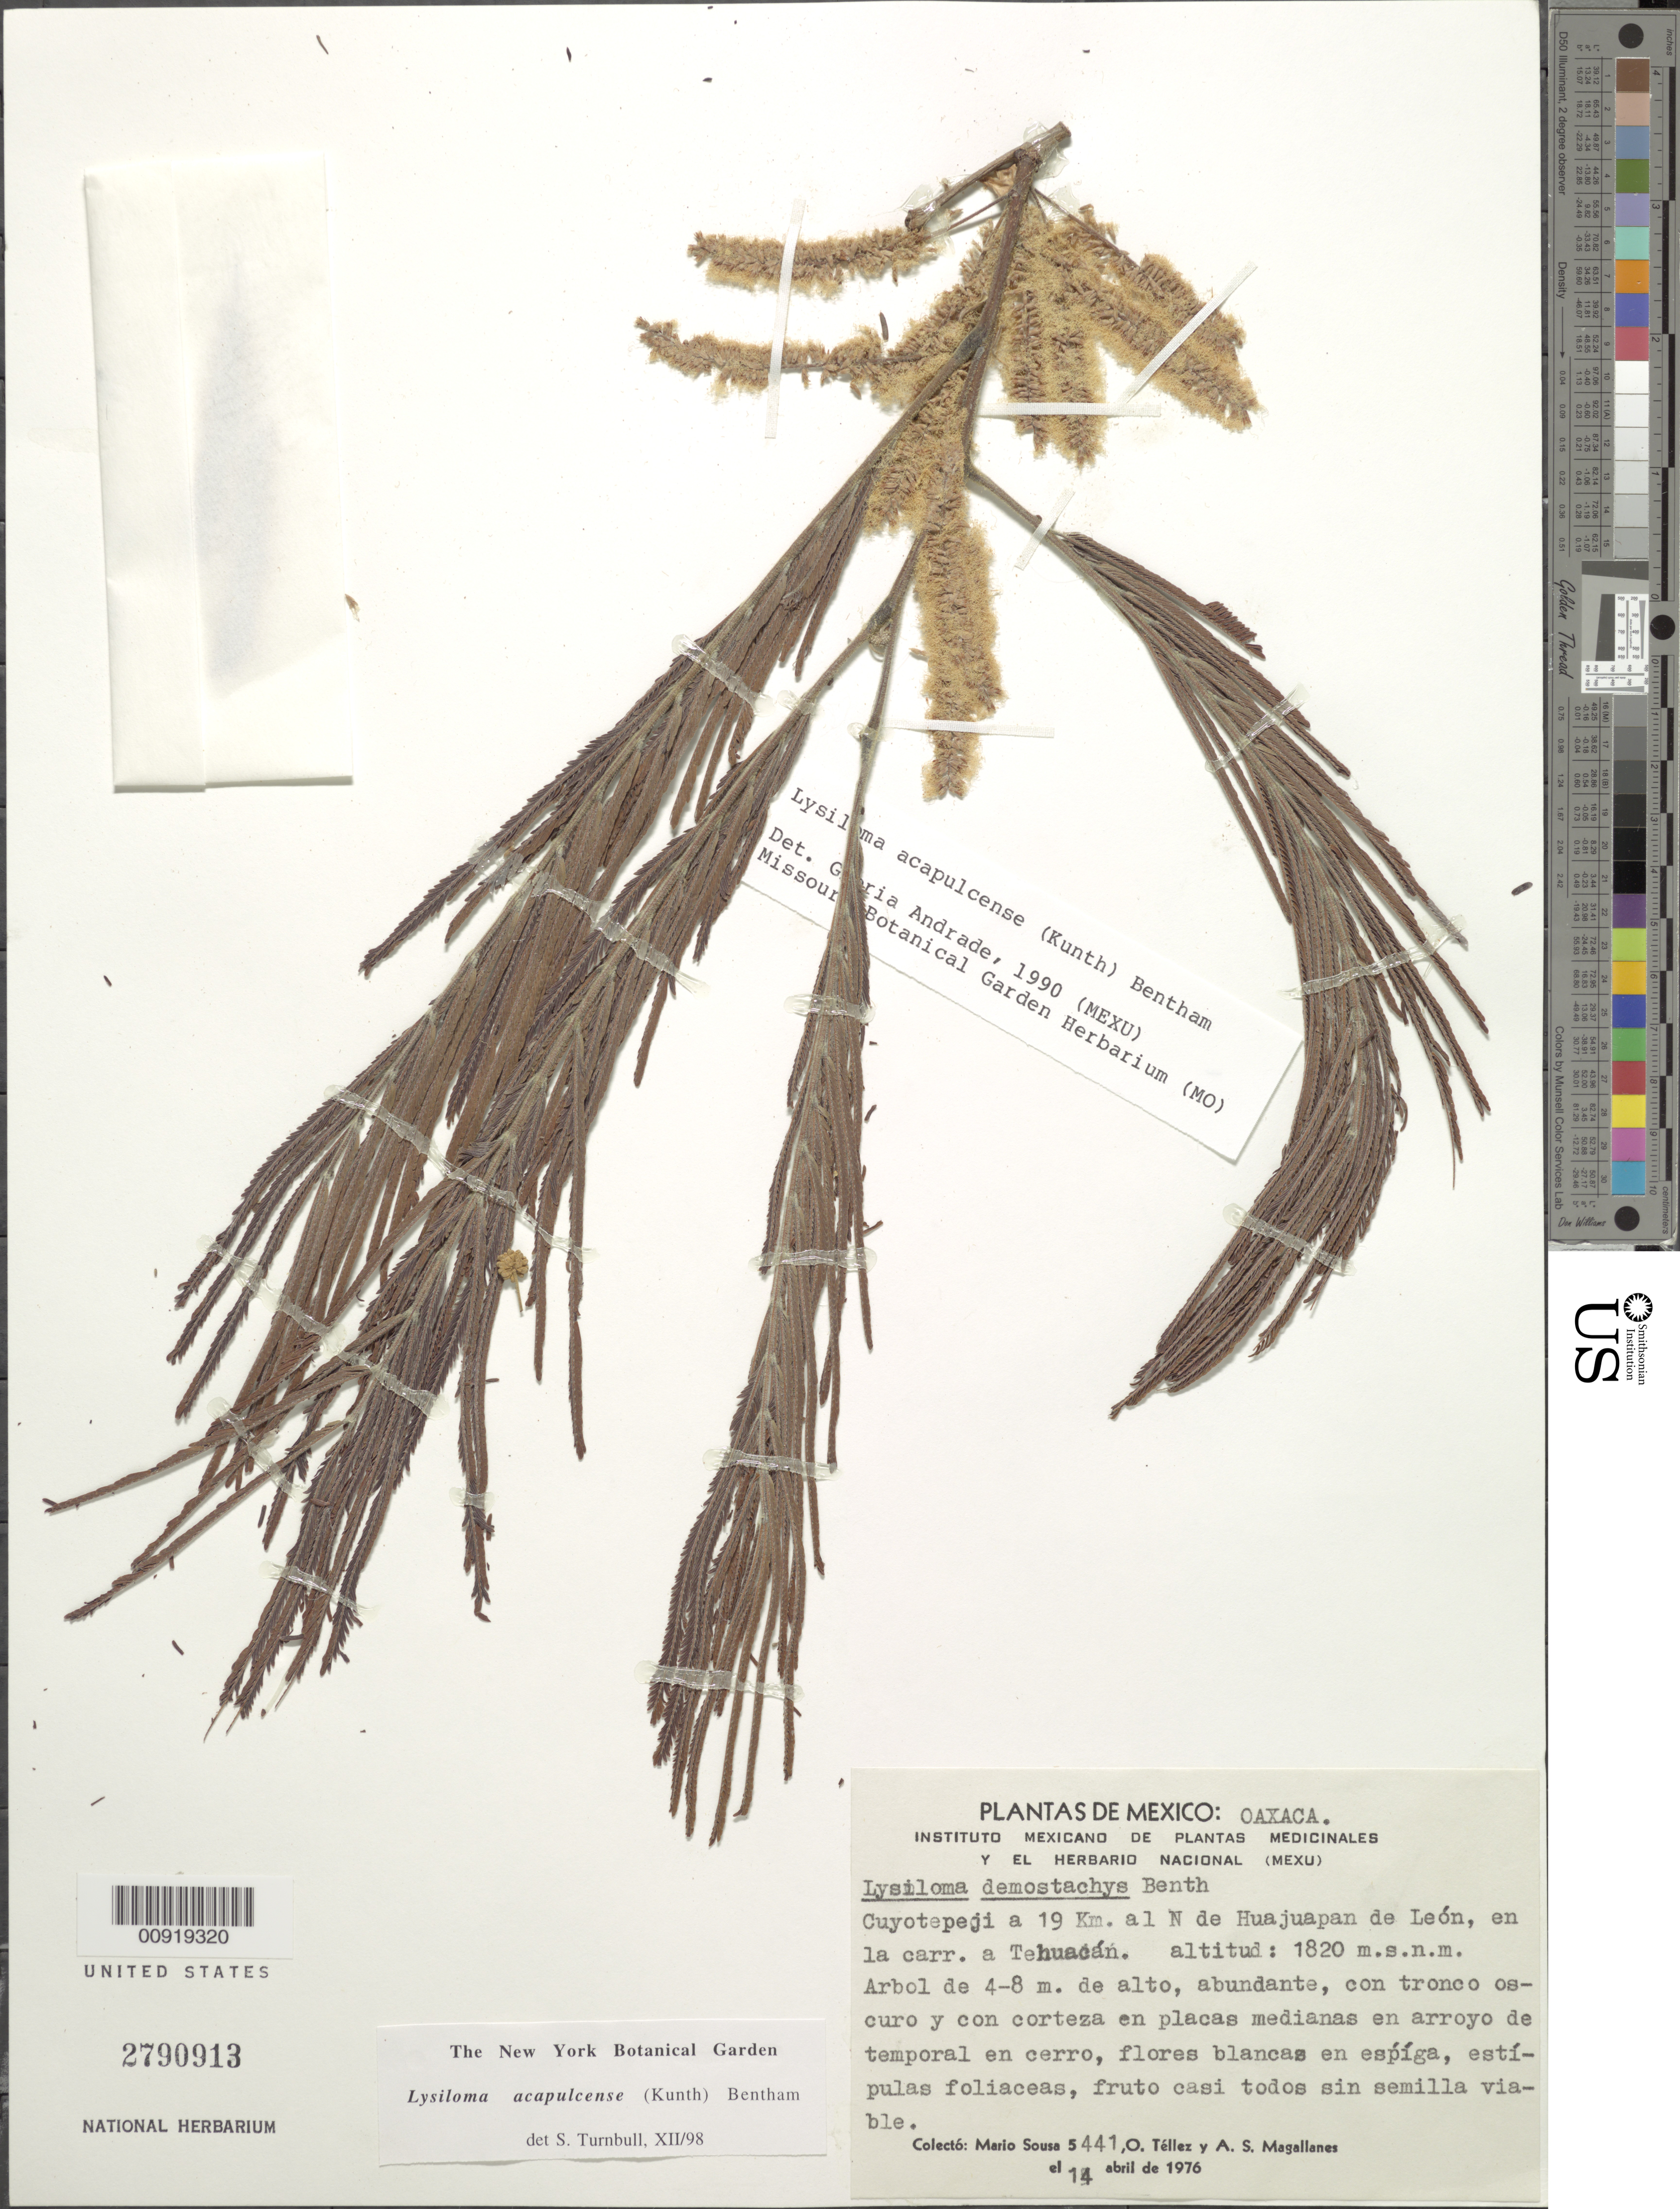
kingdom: Plantae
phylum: Tracheophyta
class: Magnoliopsida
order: Fabales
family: Fabaceae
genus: Lysiloma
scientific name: Lysiloma acapulcense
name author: (Kunth) Benth.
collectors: M. Sousa S., O. Téllez V. & A. Magallanes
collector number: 5441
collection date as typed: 14 Apr 1976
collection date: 1976-04-14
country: Mexico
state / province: Oaxaca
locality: Cuyotepeji a 19 km. al N de Huajuapan de León, en la carretera a Tehuacán.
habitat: En arroyo de temporal en cerro.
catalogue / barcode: US 2790913